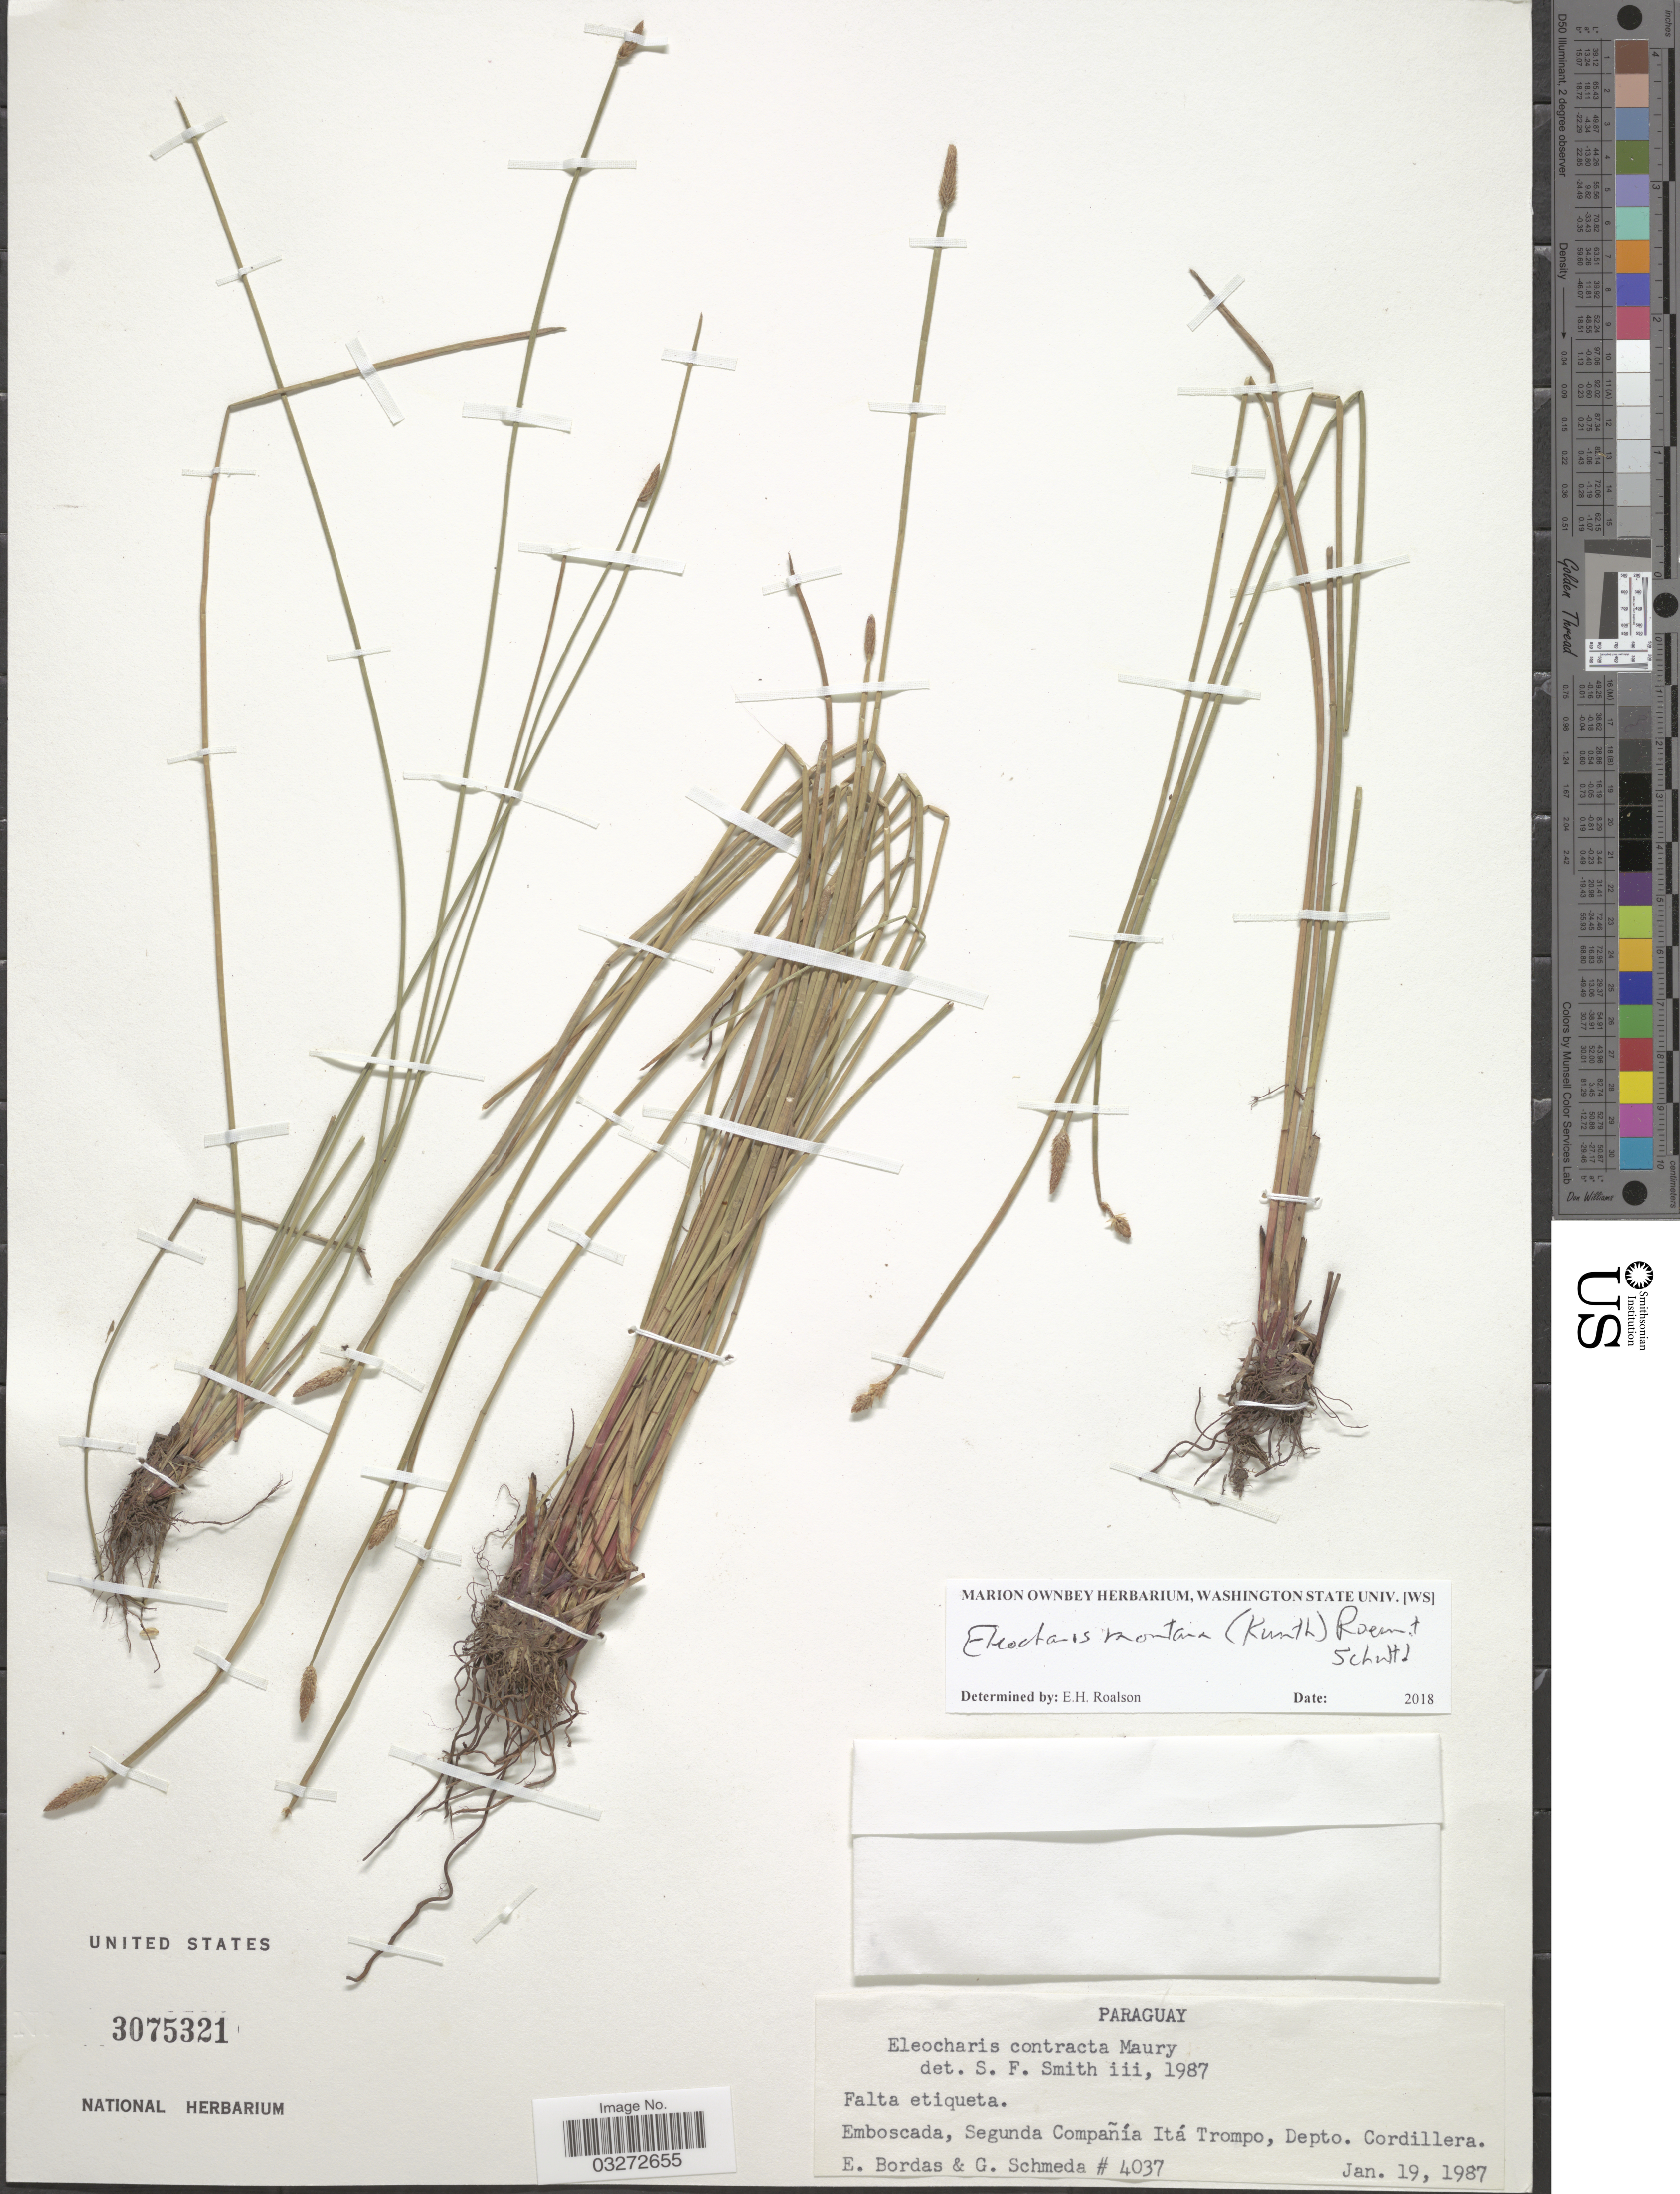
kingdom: Plantae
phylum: Tracheophyta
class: Liliopsida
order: Poales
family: Cyperaceae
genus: Eleocharis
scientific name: Eleocharis montana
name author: (Kunth) Roem. & Schult.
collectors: E. Bordas & G. Schmeda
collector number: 4037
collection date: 1987-01-19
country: Paraguay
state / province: Cordillera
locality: Emboscada, Segunda Compañía Itá Trompo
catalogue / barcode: US 3075321